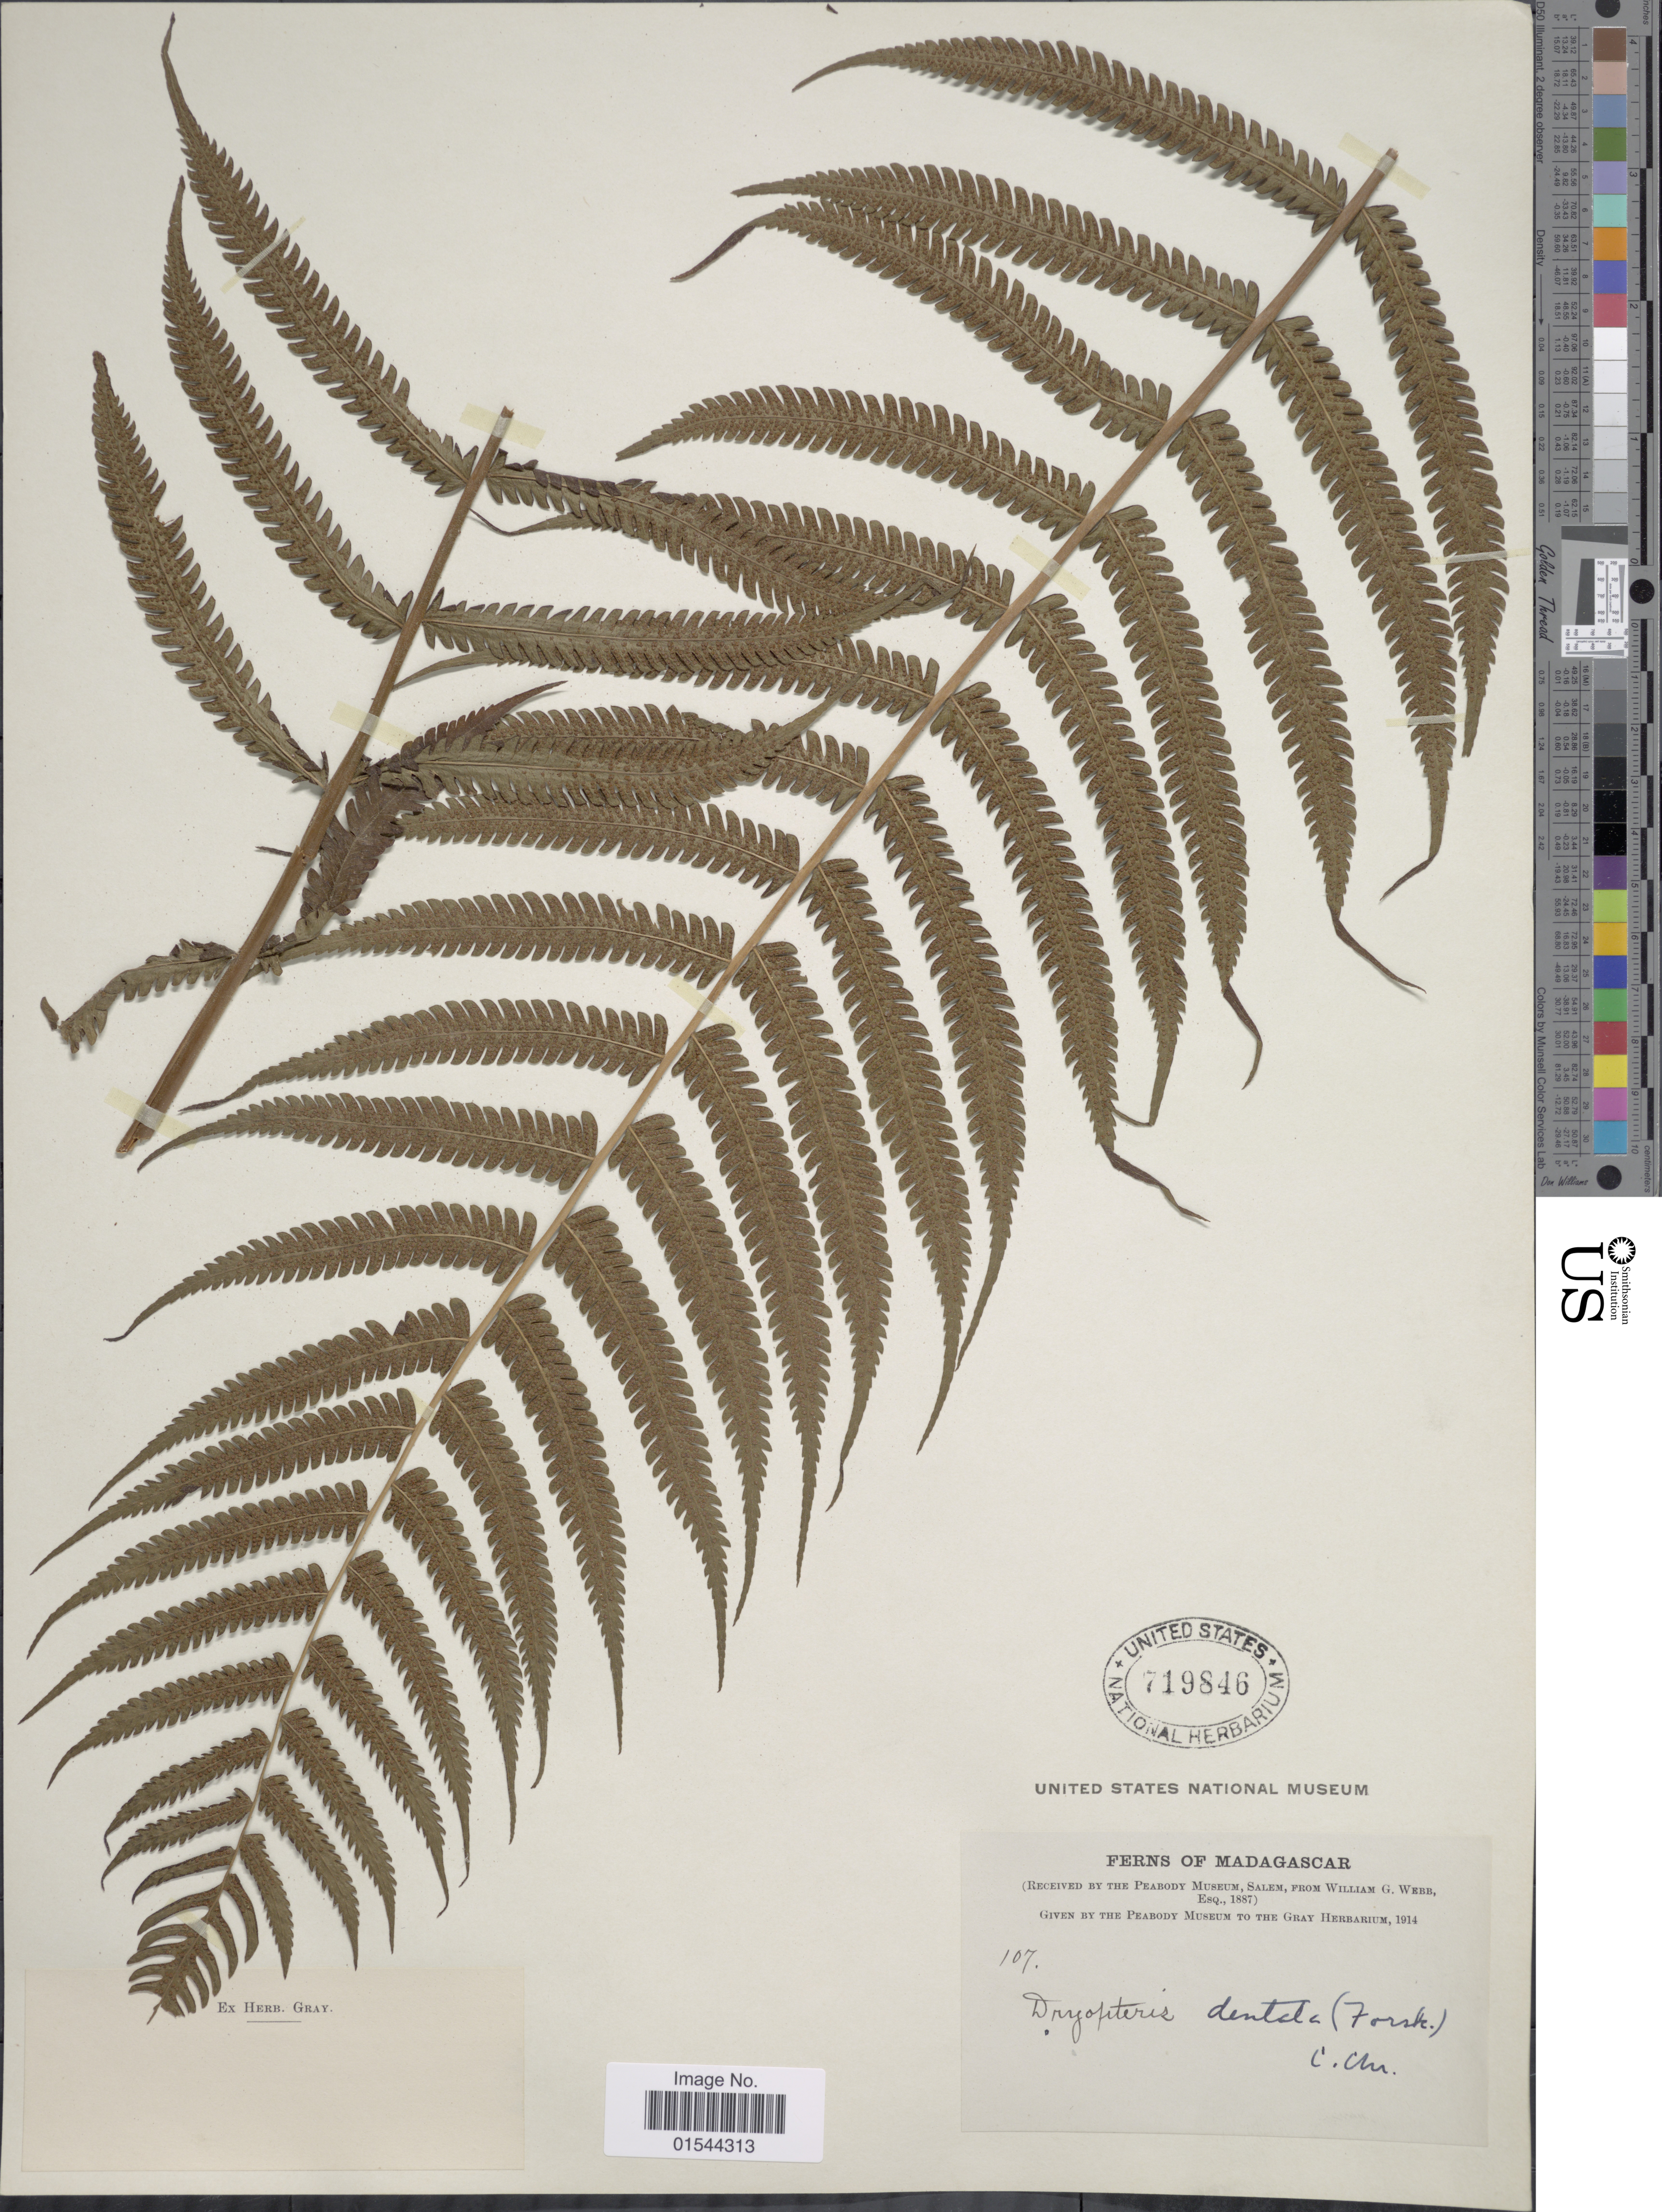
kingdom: Plantae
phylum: Tracheophyta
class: Polypodiopsida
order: Polypodiales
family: Thelypteridaceae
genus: Christella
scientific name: Christella dentata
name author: (Forssk.) Brownsey & Jermy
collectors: ex herb. Gray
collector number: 107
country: Madagascar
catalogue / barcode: US 719846